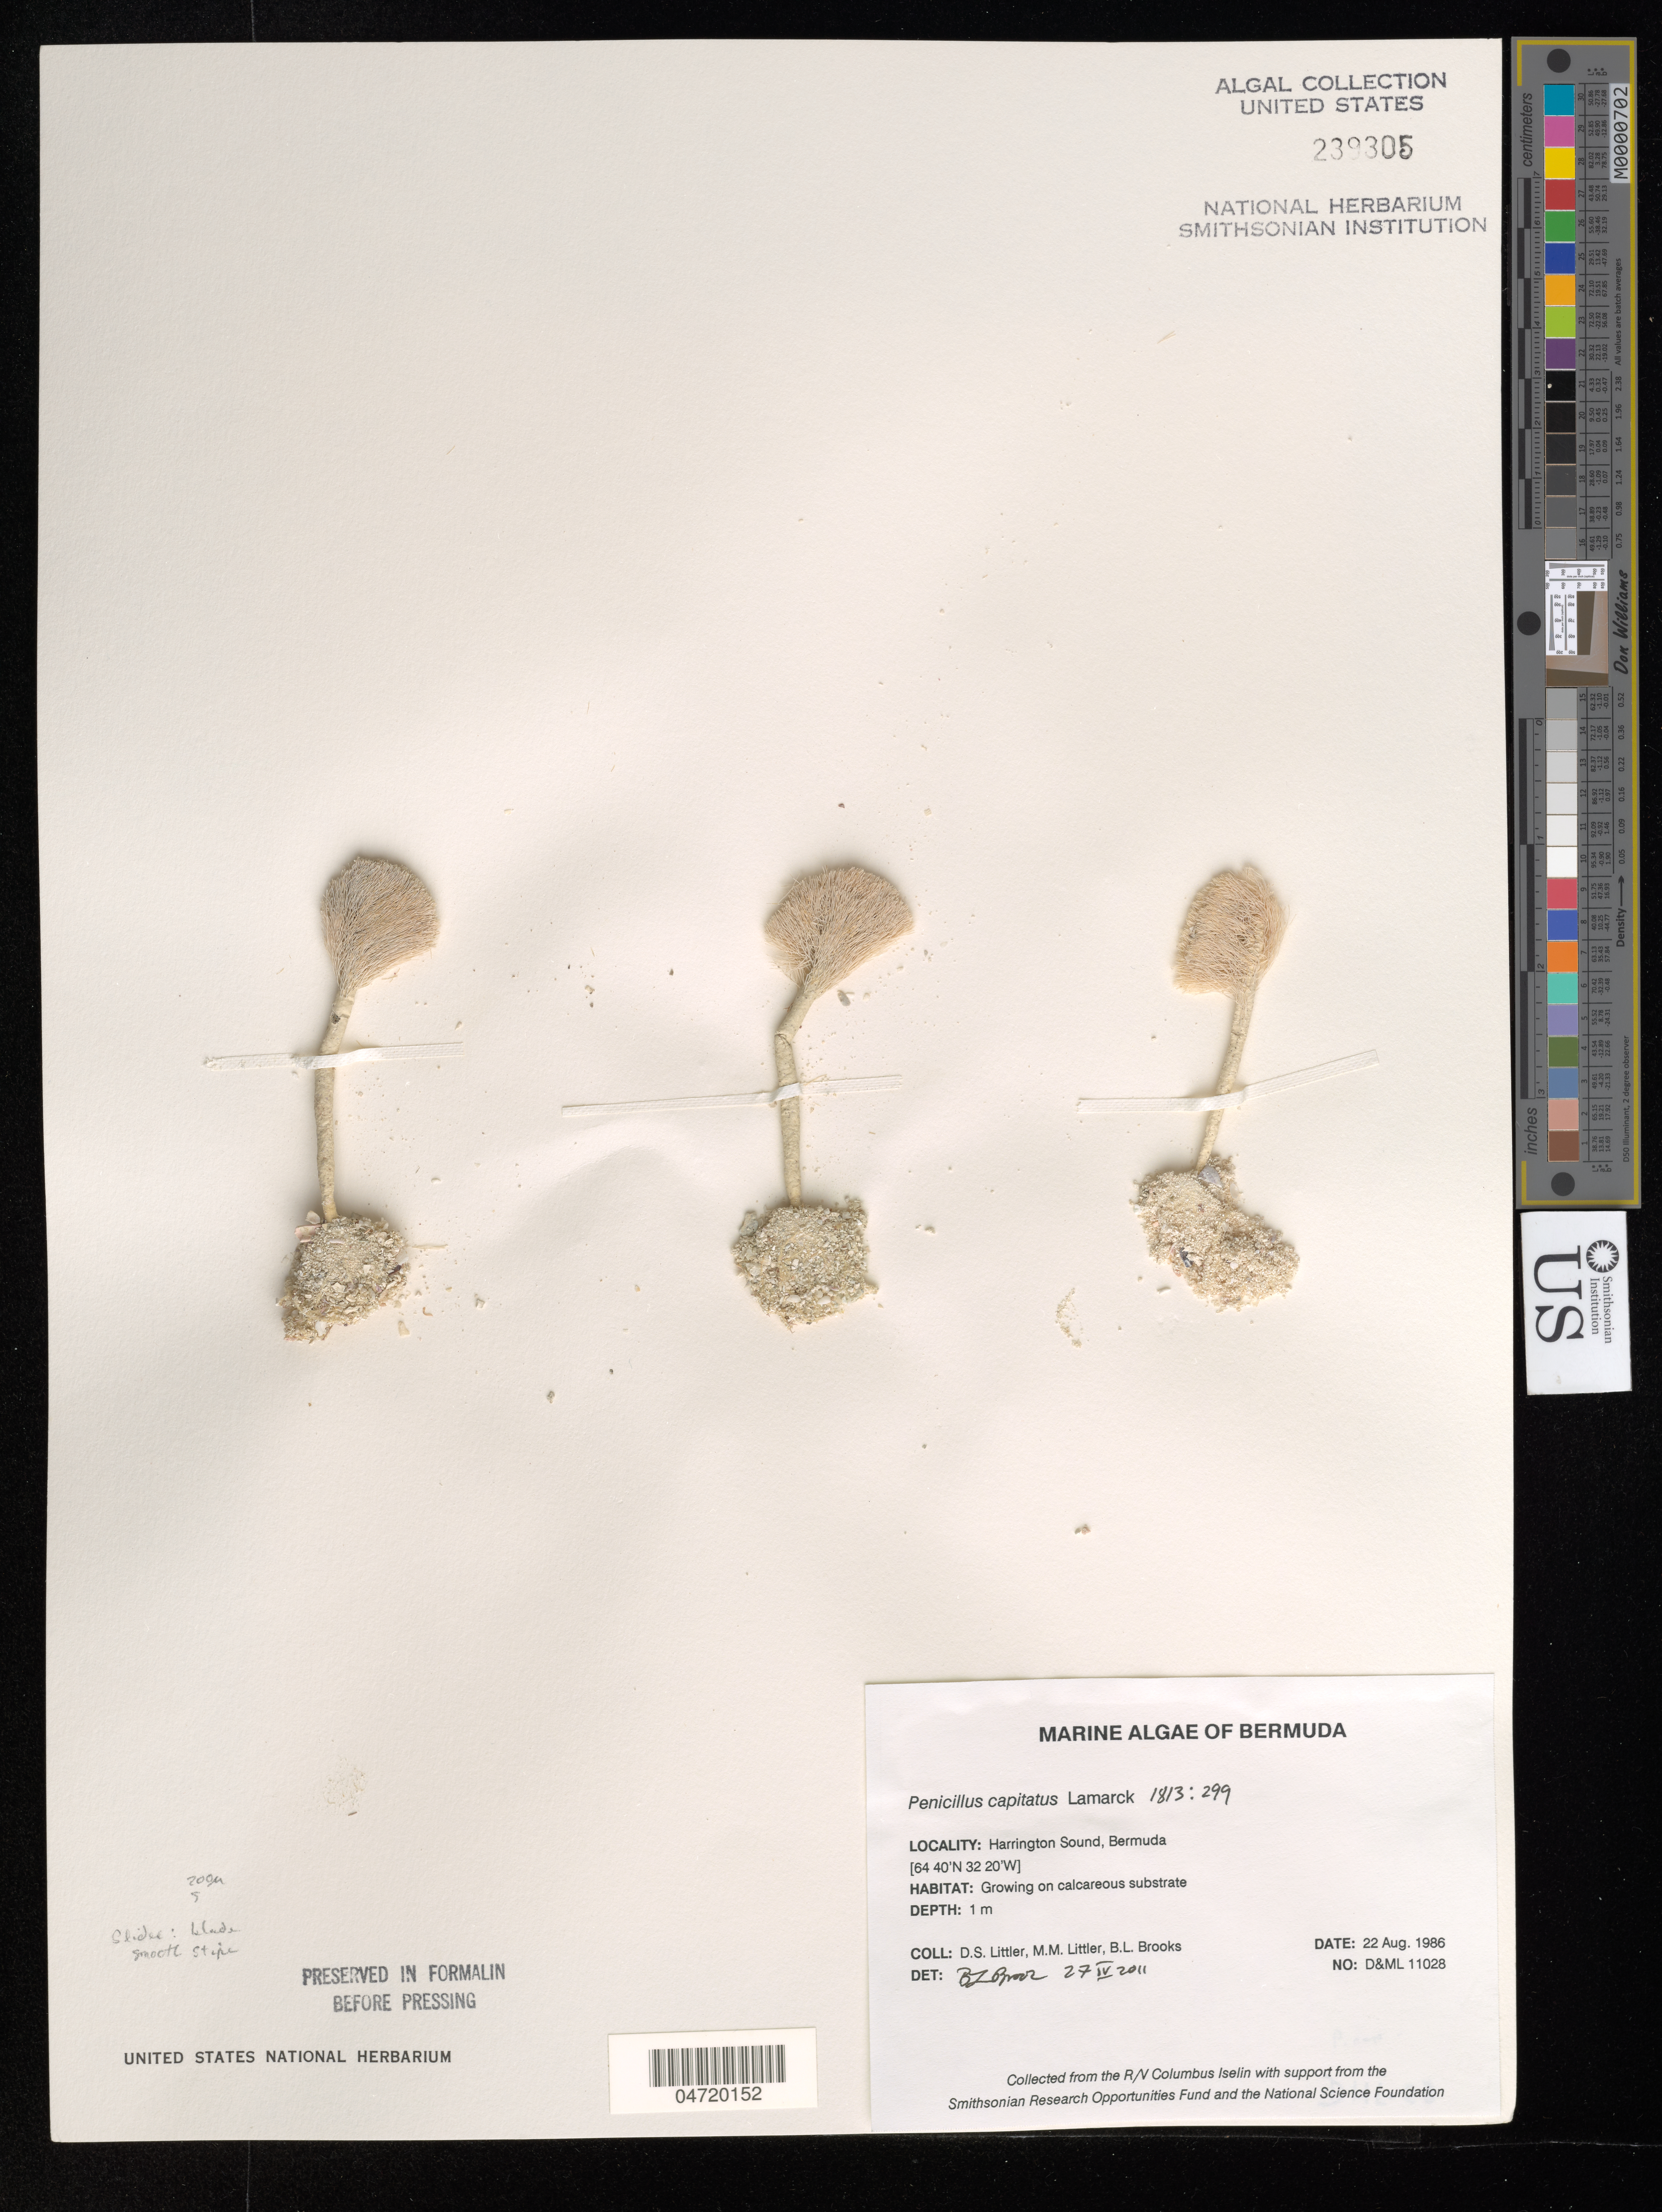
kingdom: Plantae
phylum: Chlorophyta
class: Ulvophyceae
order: Bryopsidales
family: Udoteaceae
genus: Penicillus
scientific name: Penicillus capitatus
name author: Lam.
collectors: D. S. Littler, M. M. Littler & B. Brooks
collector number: D&ML11028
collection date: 1986-08-22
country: Bermuda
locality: Harrington Sound.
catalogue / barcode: US 239305